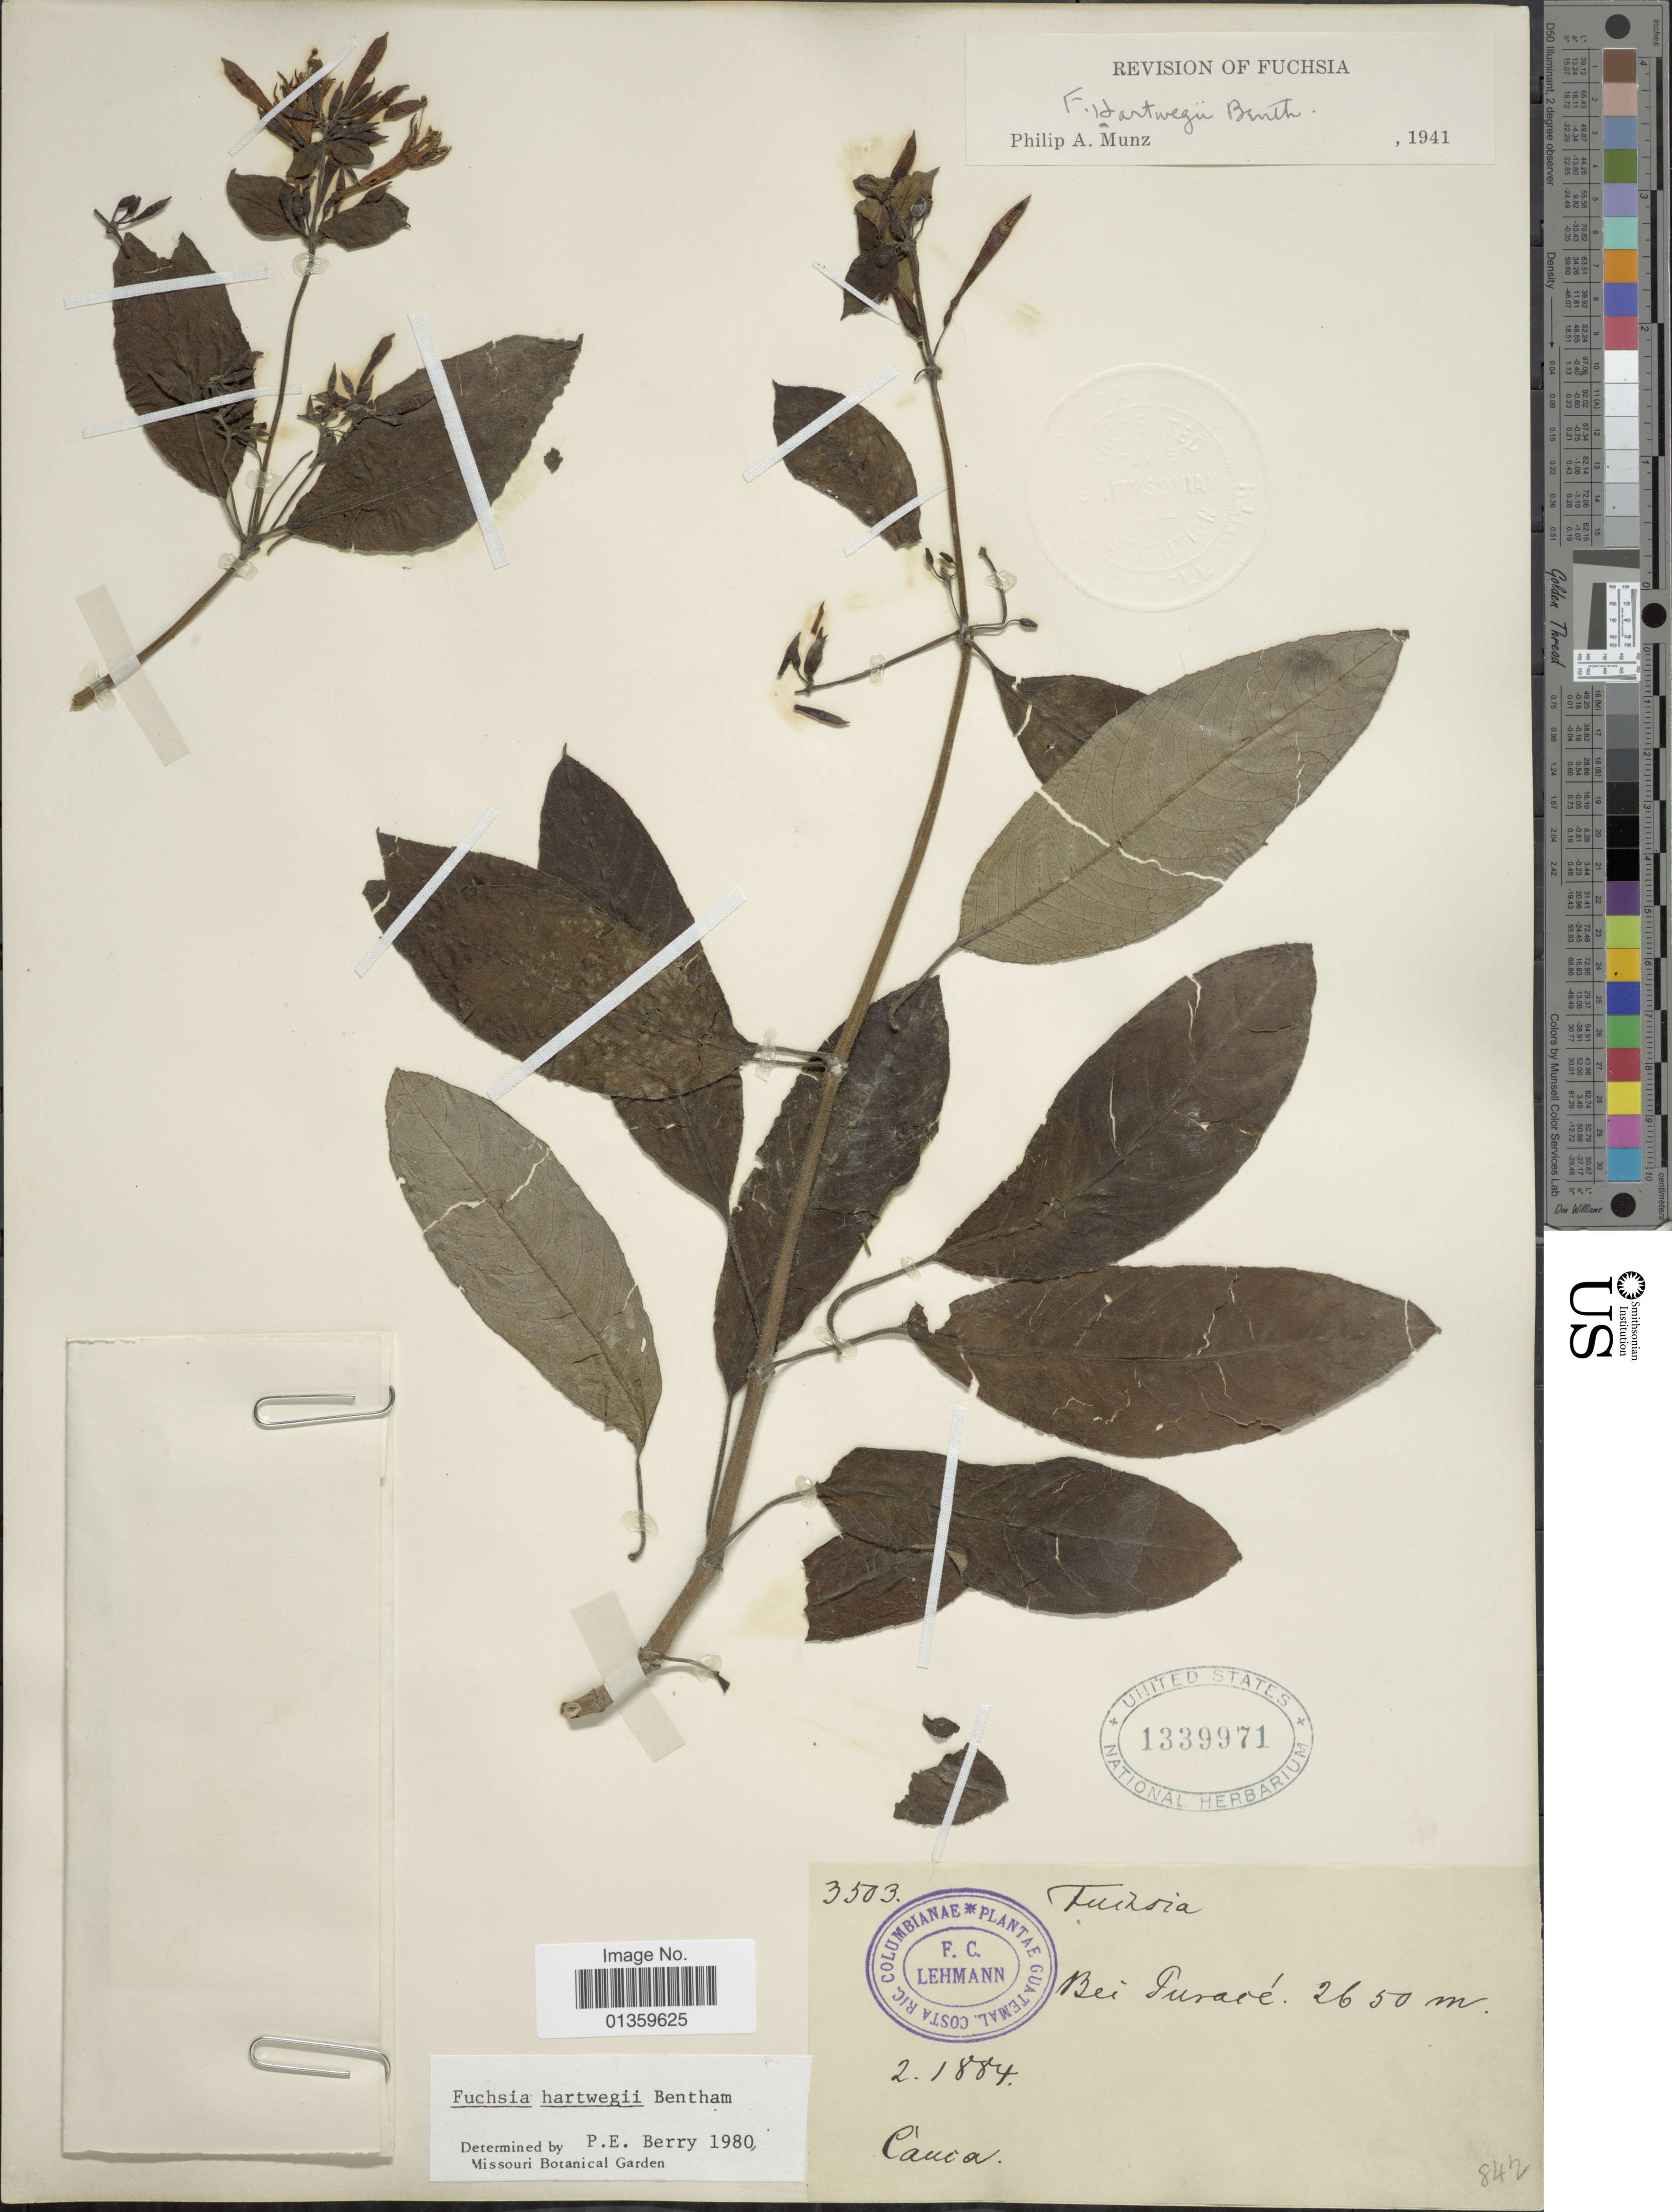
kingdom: Plantae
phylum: Tracheophyta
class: Magnoliopsida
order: Myrtales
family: Onagraceae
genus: Fuchsia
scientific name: Fuchsia hartwegii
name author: Benth.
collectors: F. C. Lehmann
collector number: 3503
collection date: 1884-02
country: Colombia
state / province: Cauca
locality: Bei Puracé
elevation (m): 2650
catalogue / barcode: US 1339971